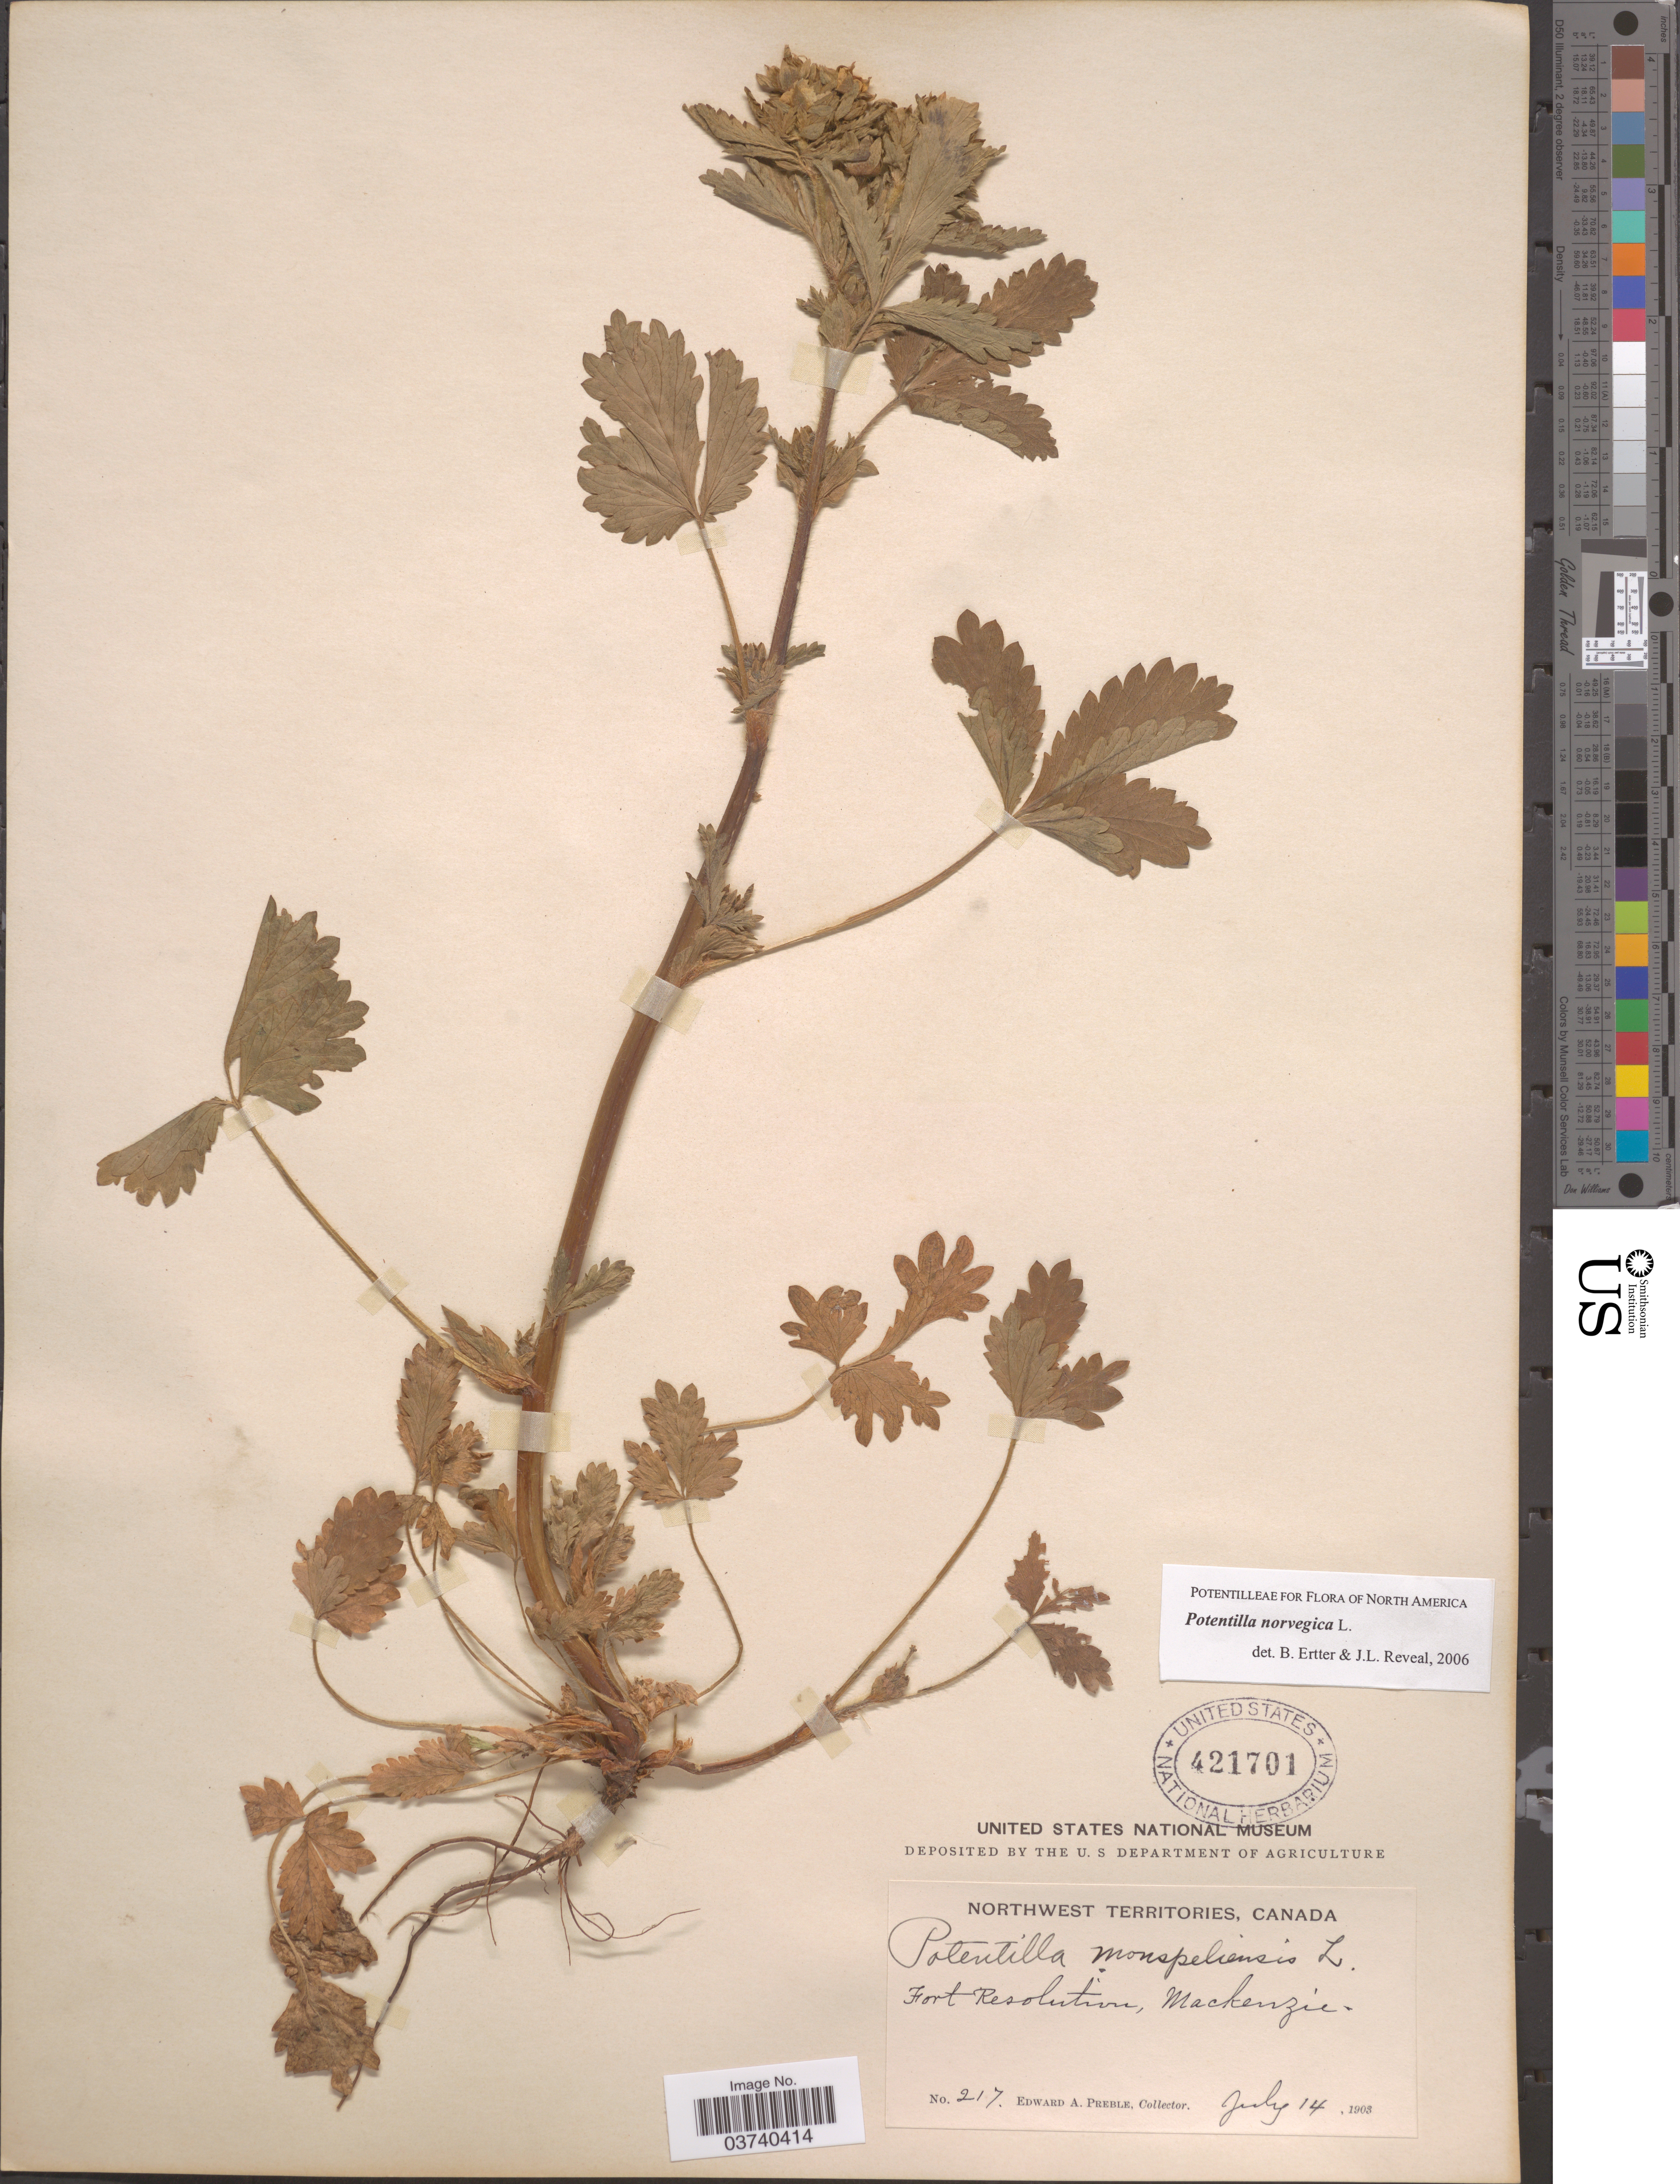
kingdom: Plantae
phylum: Tracheophyta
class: Magnoliopsida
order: Rosales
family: Rosaceae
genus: Potentilla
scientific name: Potentilla norvegica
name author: L.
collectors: E. Preble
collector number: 217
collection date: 1903-07-14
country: Canada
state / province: Northwest Territories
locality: Fort Resolution, Mackenzie.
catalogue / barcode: US 421701